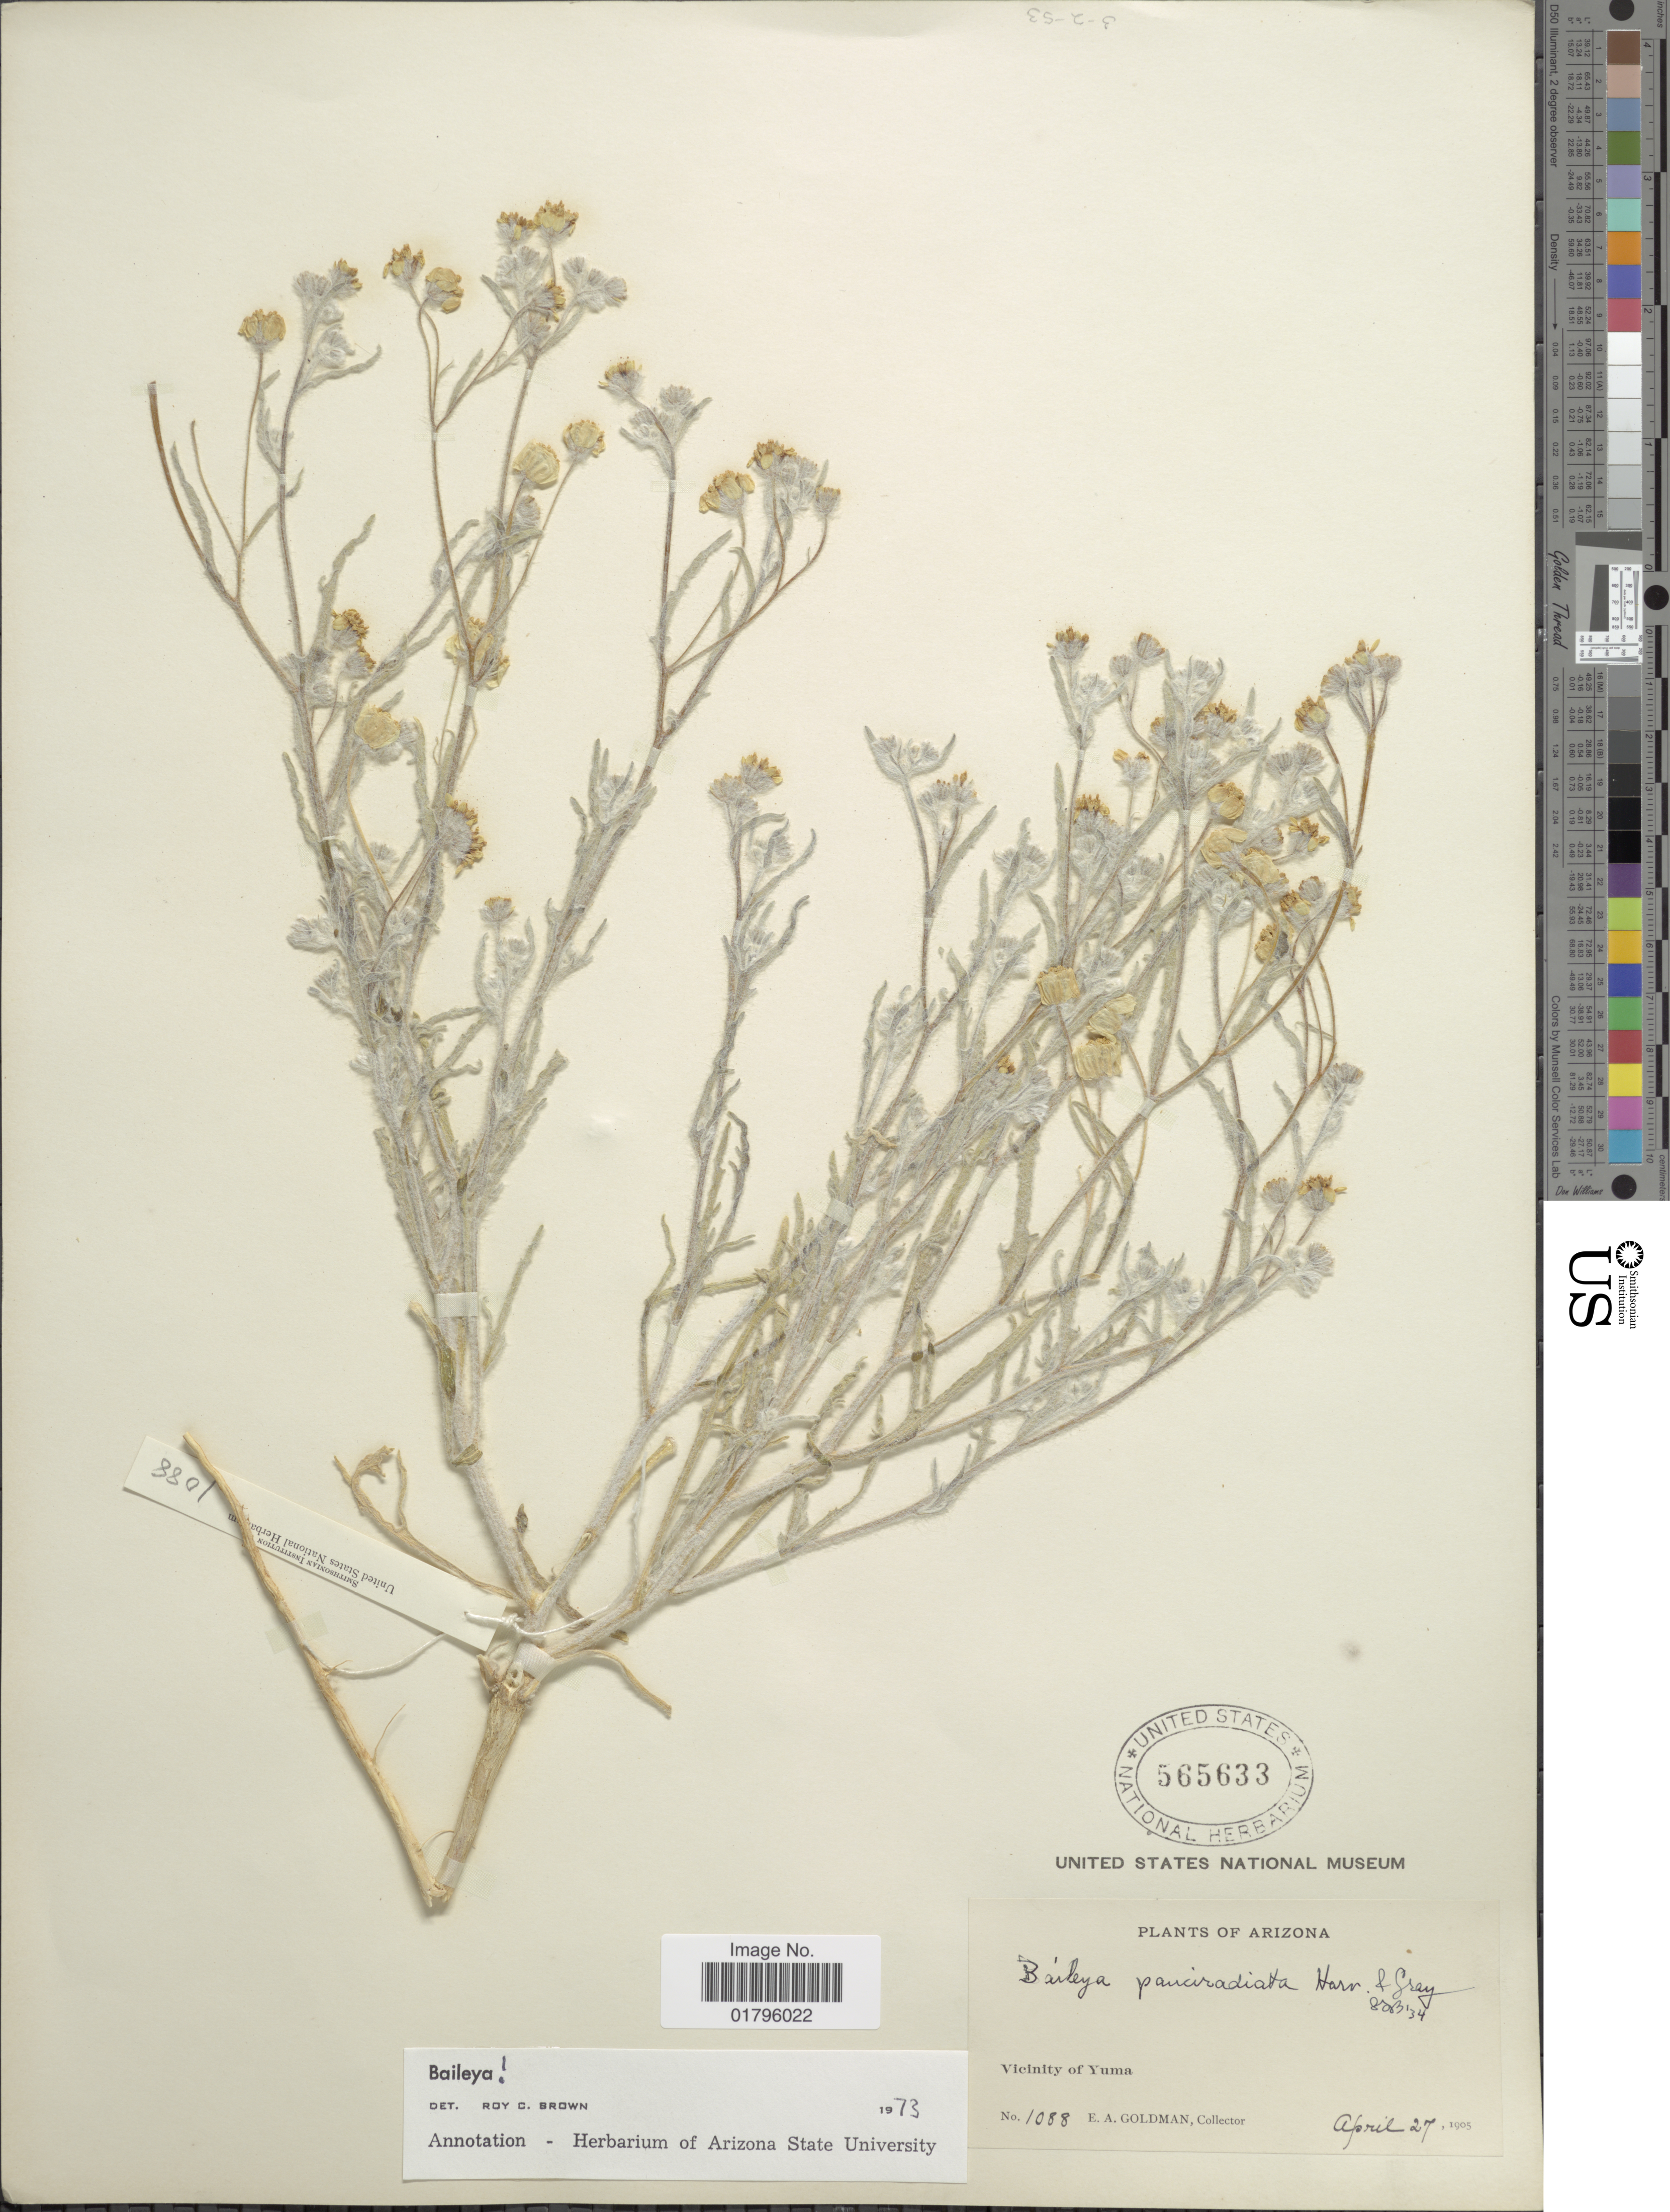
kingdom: Plantae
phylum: Tracheophyta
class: Magnoliopsida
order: Asterales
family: Asteraceae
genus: Baileya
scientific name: Baileya pauciradiata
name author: Harv. & A. Gray ex A. Gray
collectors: E. A. Goldman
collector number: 1088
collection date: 1905-04-27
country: United States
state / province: Arizona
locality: Arizona, Vicinity of Yuma.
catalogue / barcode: US 565633